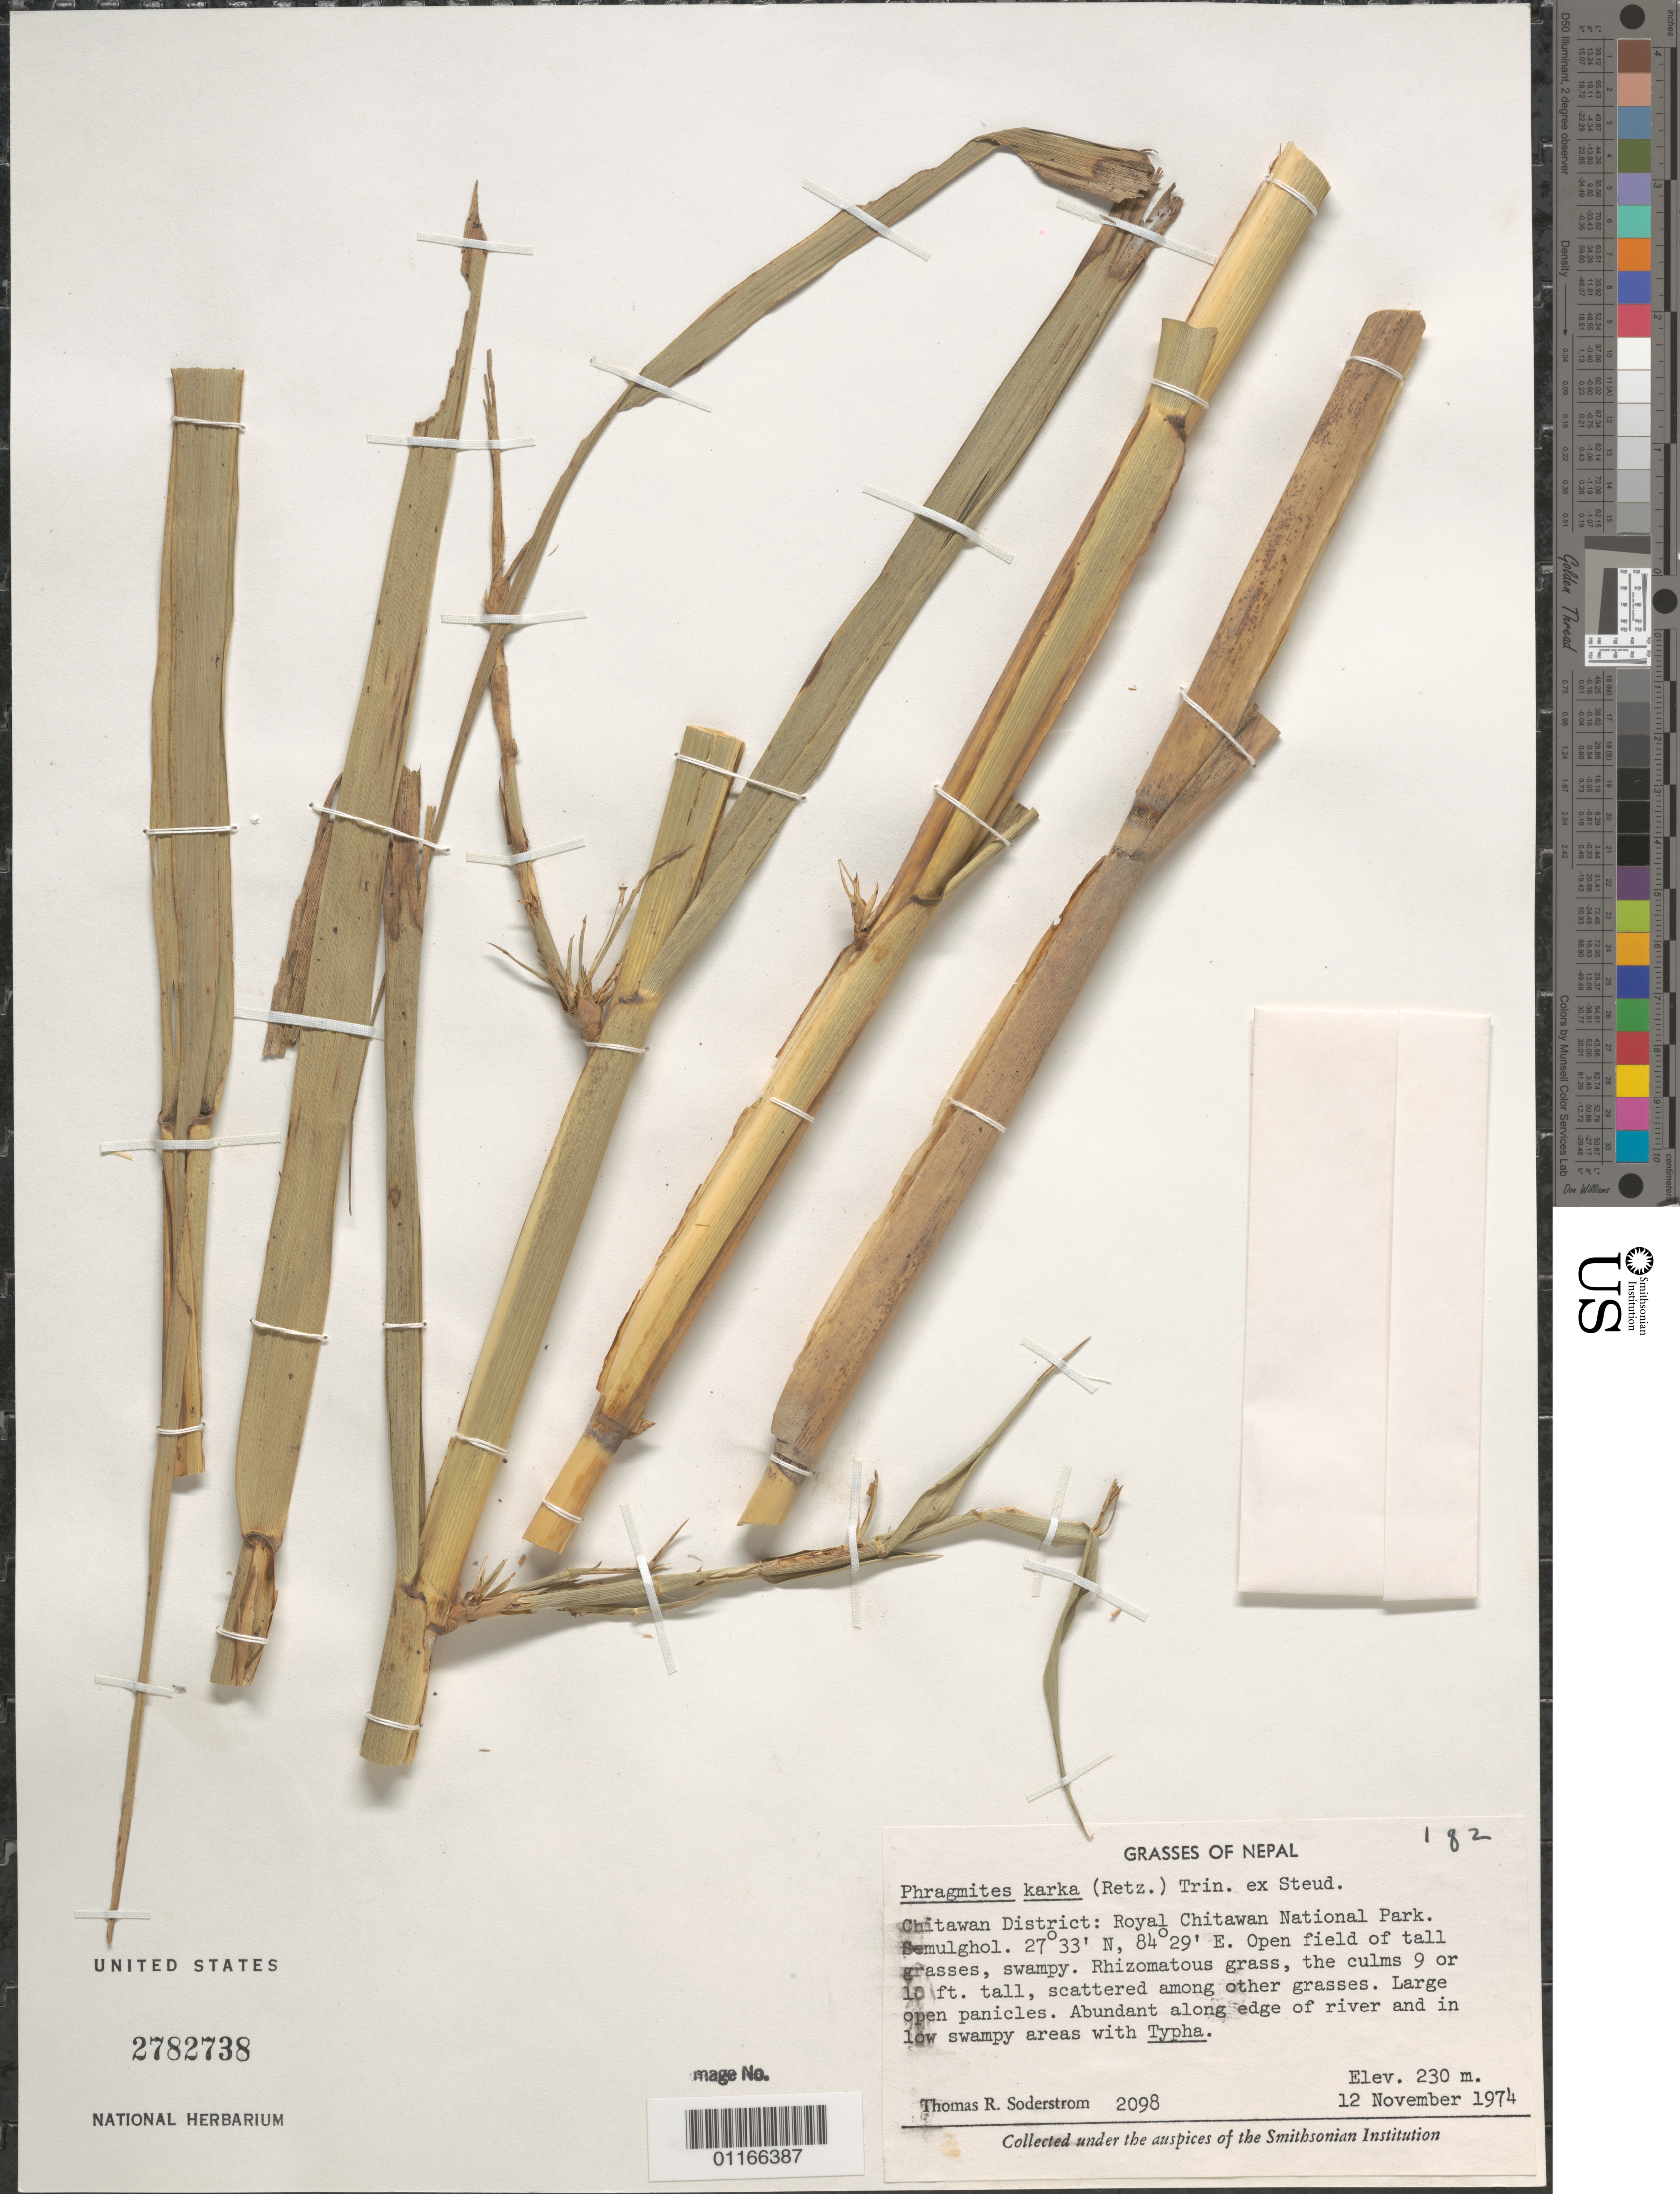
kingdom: Plantae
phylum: Tracheophyta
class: Liliopsida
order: Poales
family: Poaceae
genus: Phragmites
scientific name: Phragmites karka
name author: (Retz.) Trin. ex Steud.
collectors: T. R. Soderstrom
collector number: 2098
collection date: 1974-11-12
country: Nepal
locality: Chitawan District: Royal Chitawan National Park. Semulghol.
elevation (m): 230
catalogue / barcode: US 2782738